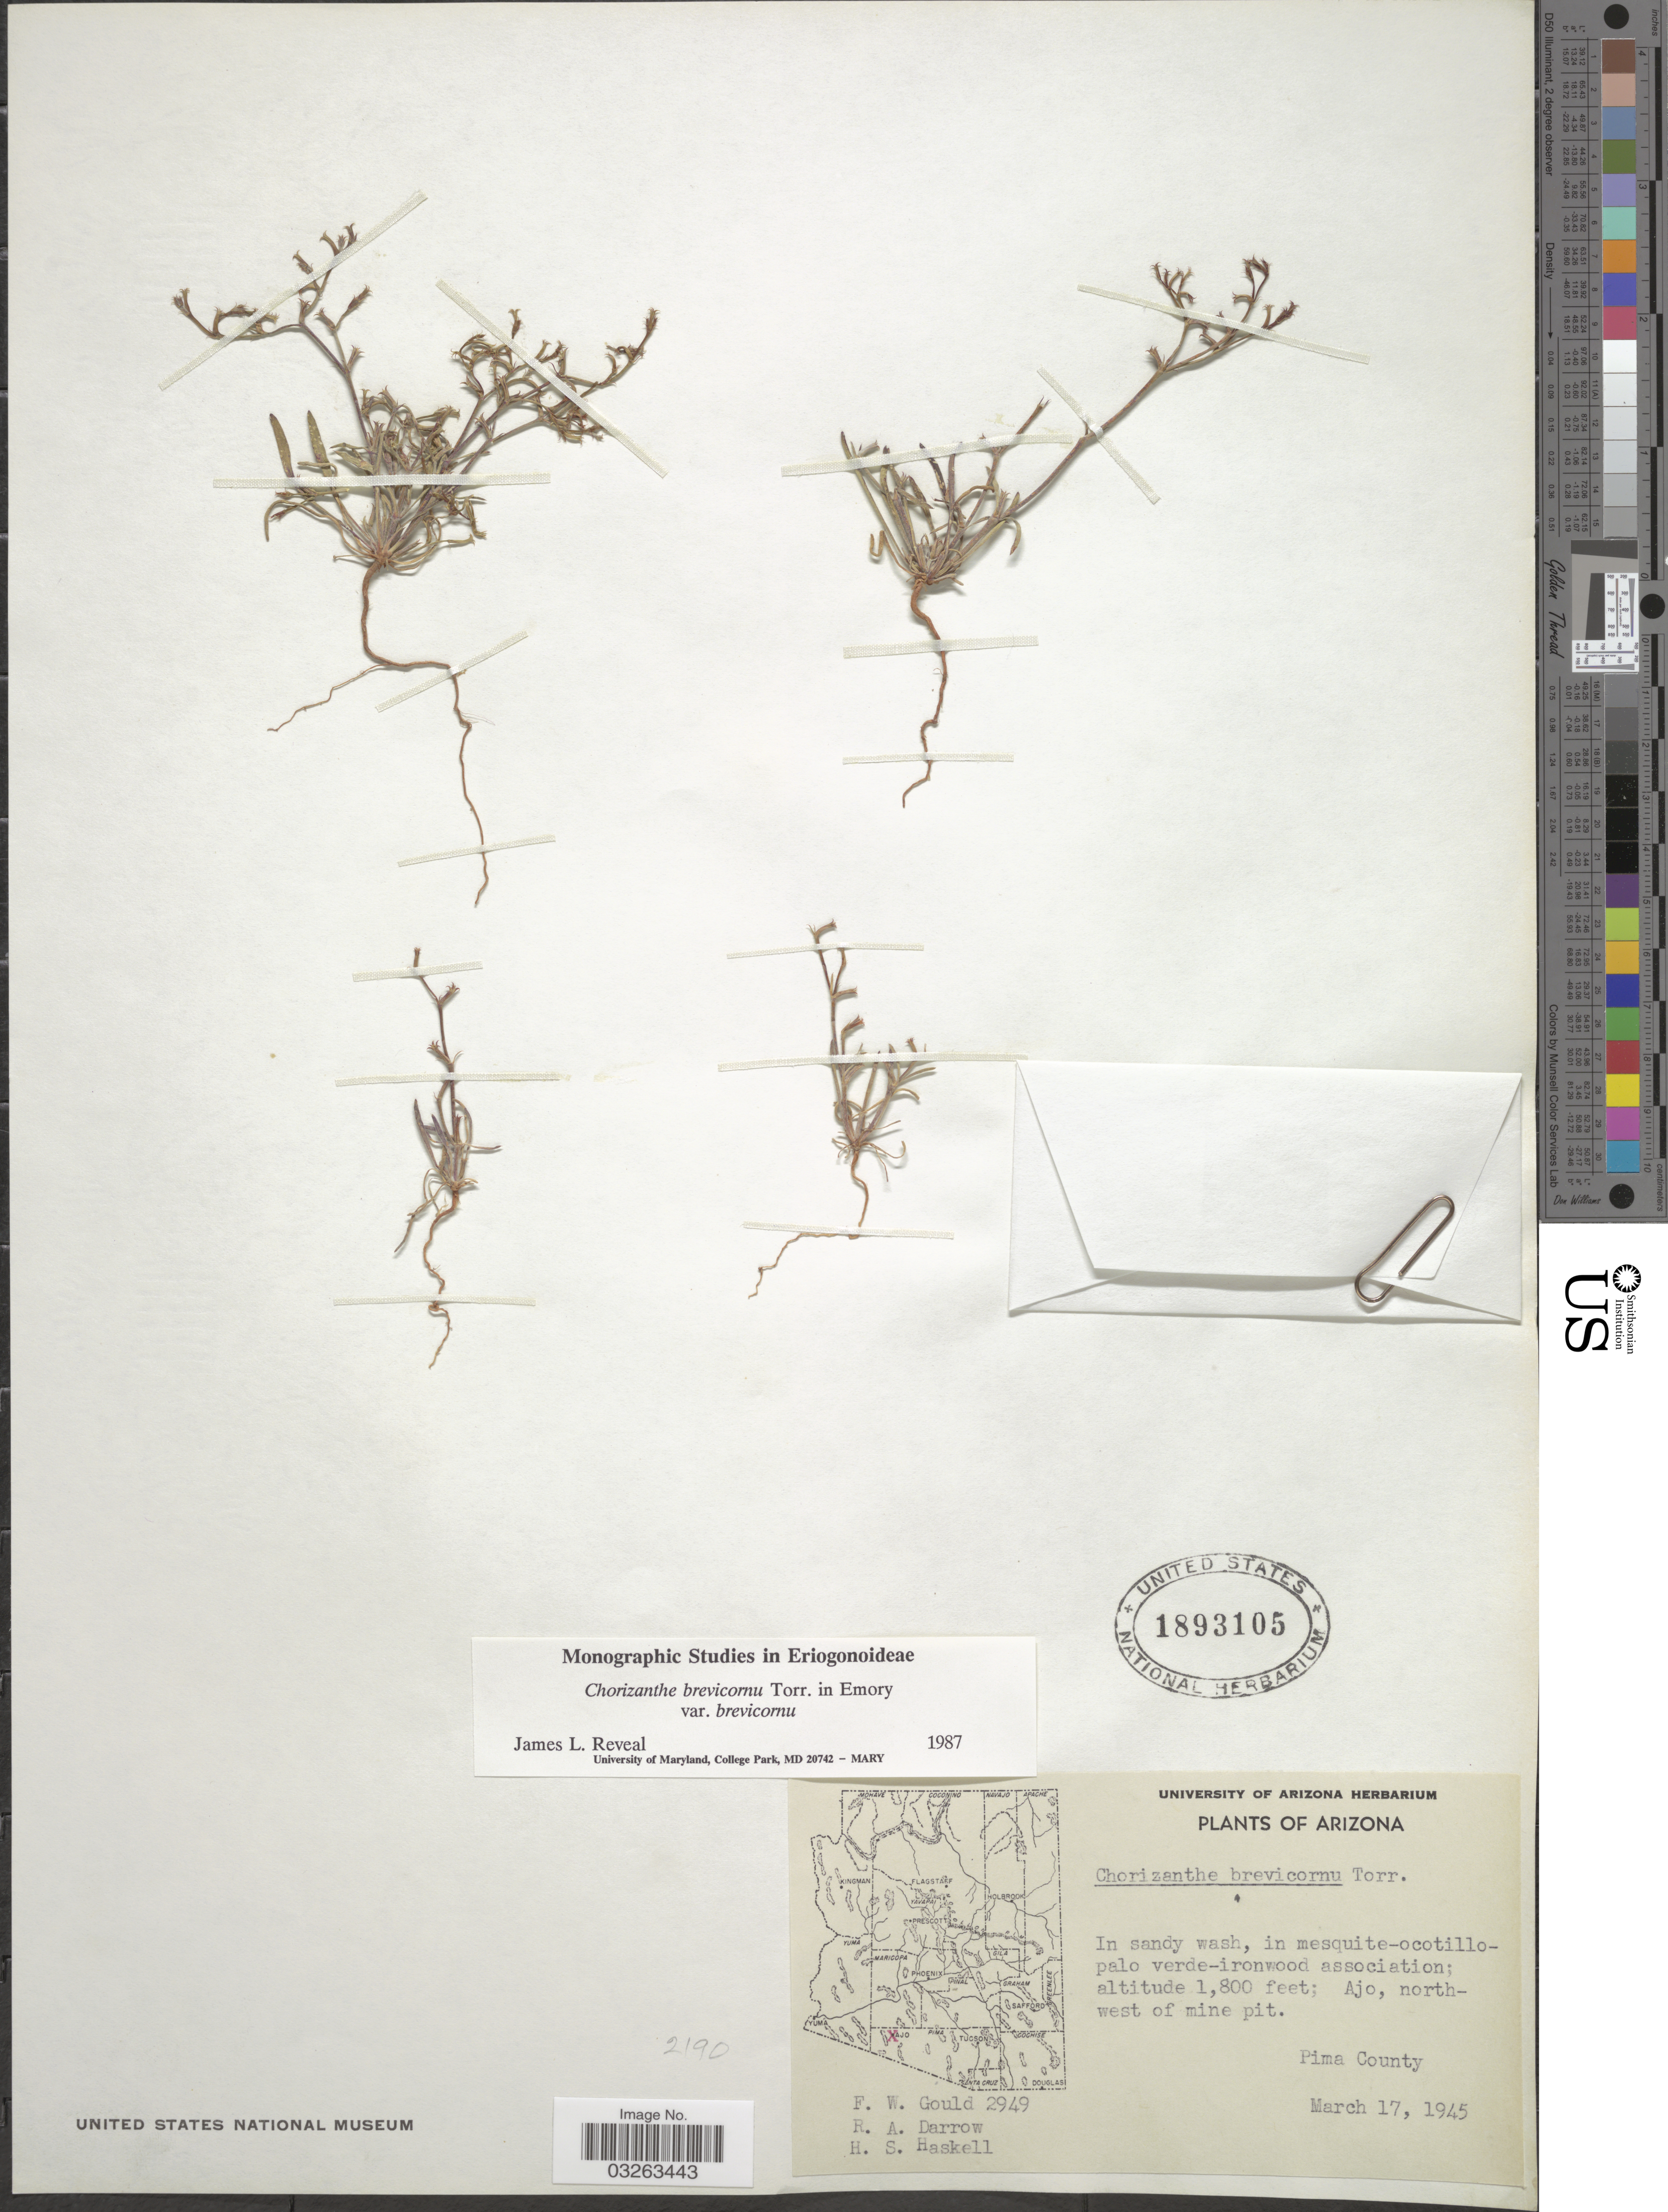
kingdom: Plantae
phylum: Tracheophyta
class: Magnoliopsida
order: Caryophyllales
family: Polygonaceae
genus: Chorizanthe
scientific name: Chorizanthe brevicornu var. brevicornu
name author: Torr.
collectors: F. W. Gould, R. A. Darrow & H. Haskell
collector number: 2949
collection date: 1945-03-17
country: United States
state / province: Arizona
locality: Ajo, northwest of mine pit. Pima County.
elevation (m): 549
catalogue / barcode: US 1893105